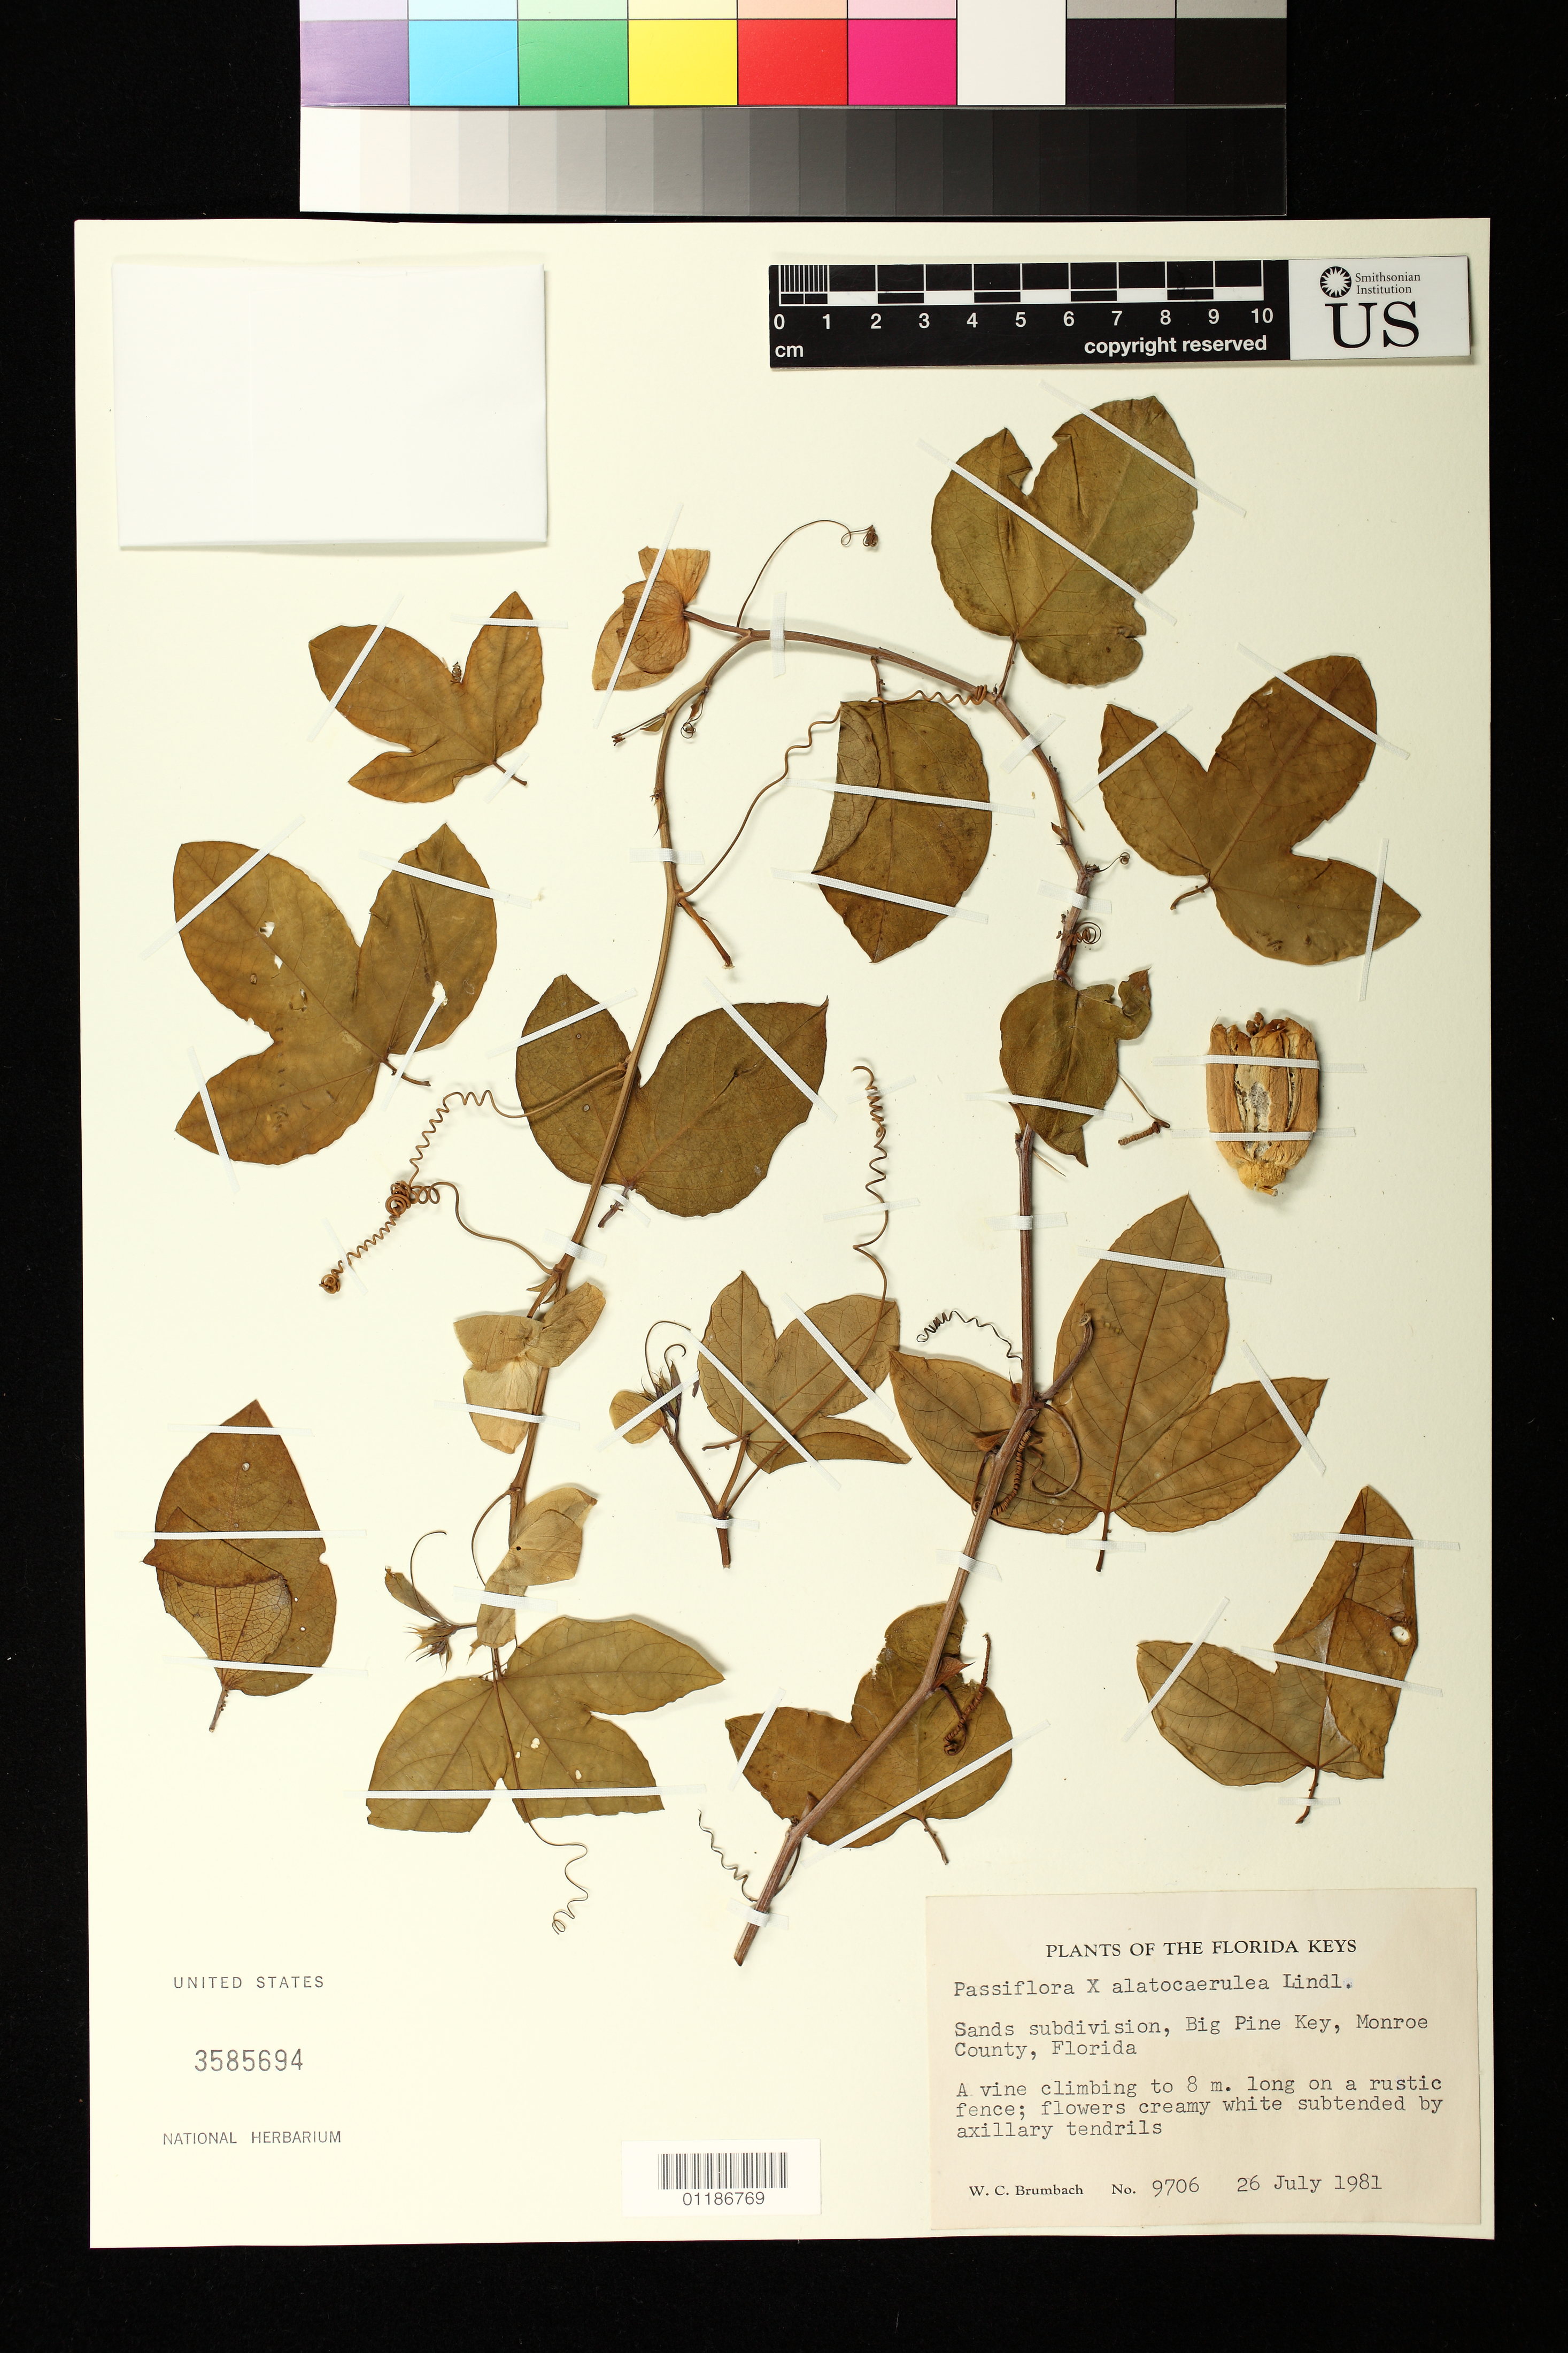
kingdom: Plantae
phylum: Tracheophyta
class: Magnoliopsida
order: Malpighiales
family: Passifloraceae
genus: Passiflora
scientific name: Passiflora x alato-caerulea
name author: Lindl.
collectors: W. C. Brumbach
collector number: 9706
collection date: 1981-07-26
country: United States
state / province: Florida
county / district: Monroe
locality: Sands subdivision, Big Pine Key.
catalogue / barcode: US 3585694